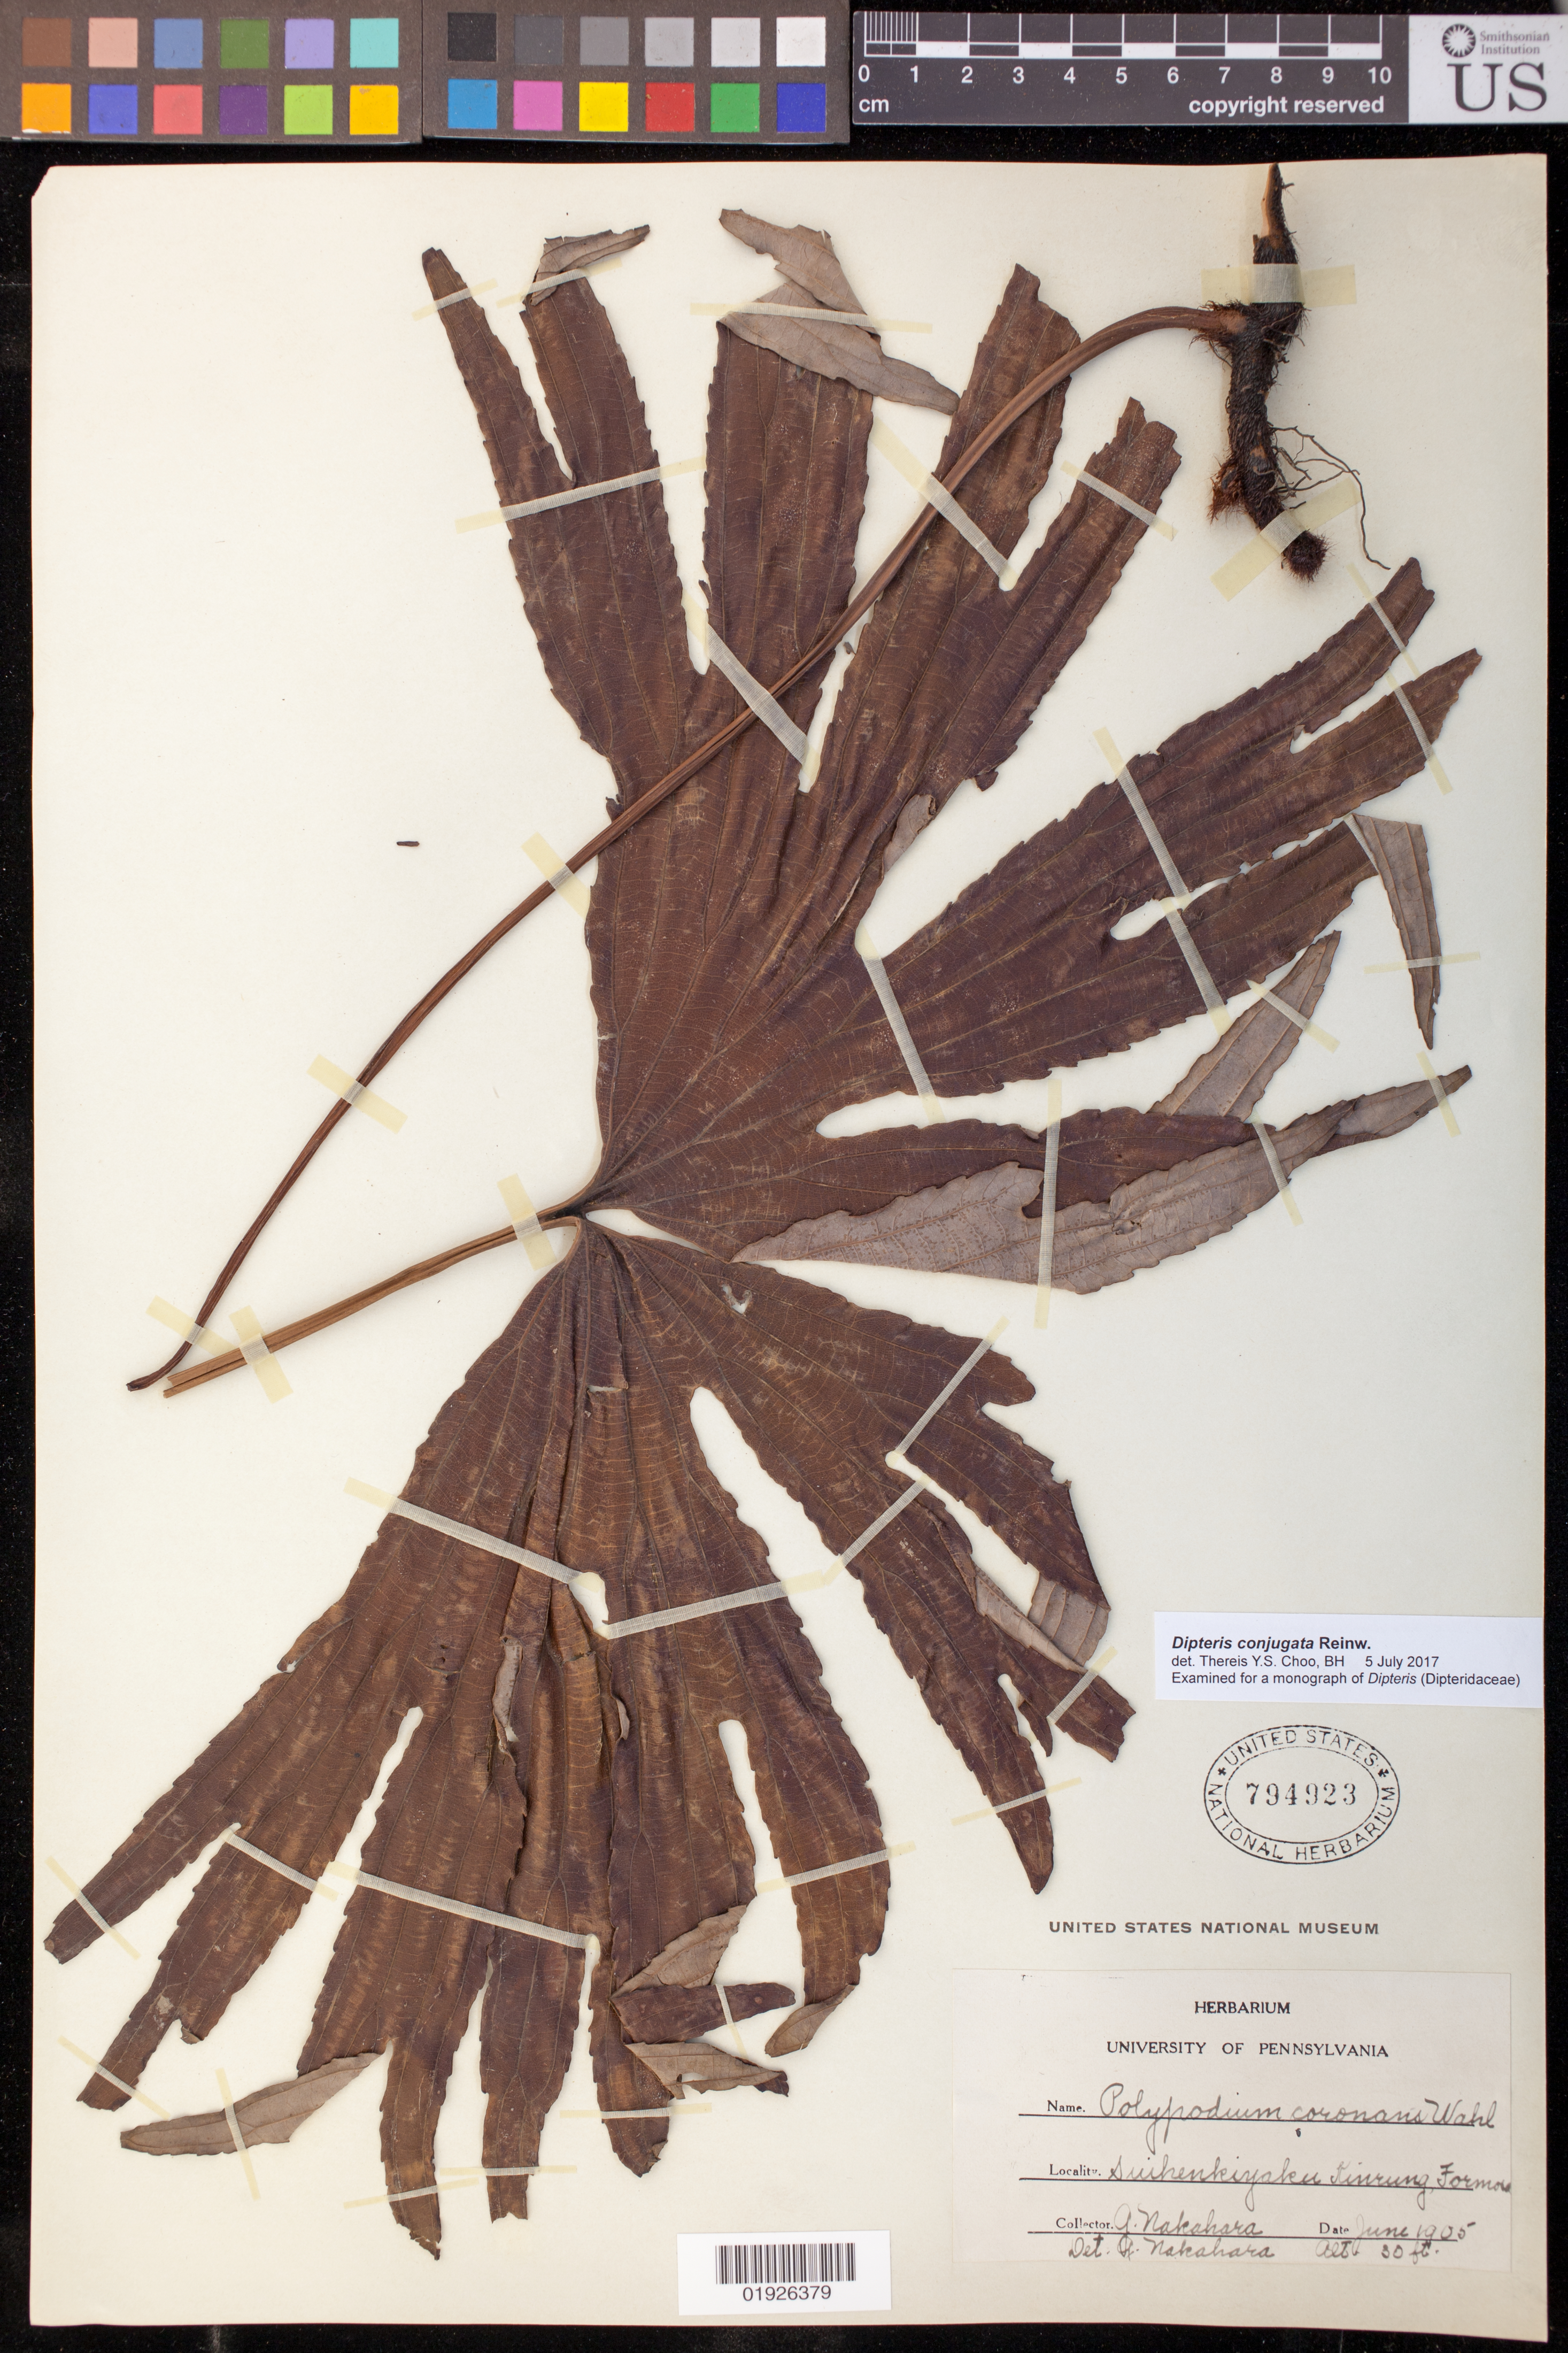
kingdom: Plantae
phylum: Tracheophyta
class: Polypodiopsida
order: Gleicheniales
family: Dipteridaceae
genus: Dipteris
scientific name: Dipteris conjugata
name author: Reinw.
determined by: Choo, Thereis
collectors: G. Nakahara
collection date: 1905-06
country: Taiwan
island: Taiwan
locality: Shuikenkyaku, Kinrung, Formosa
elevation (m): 9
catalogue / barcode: US 794923